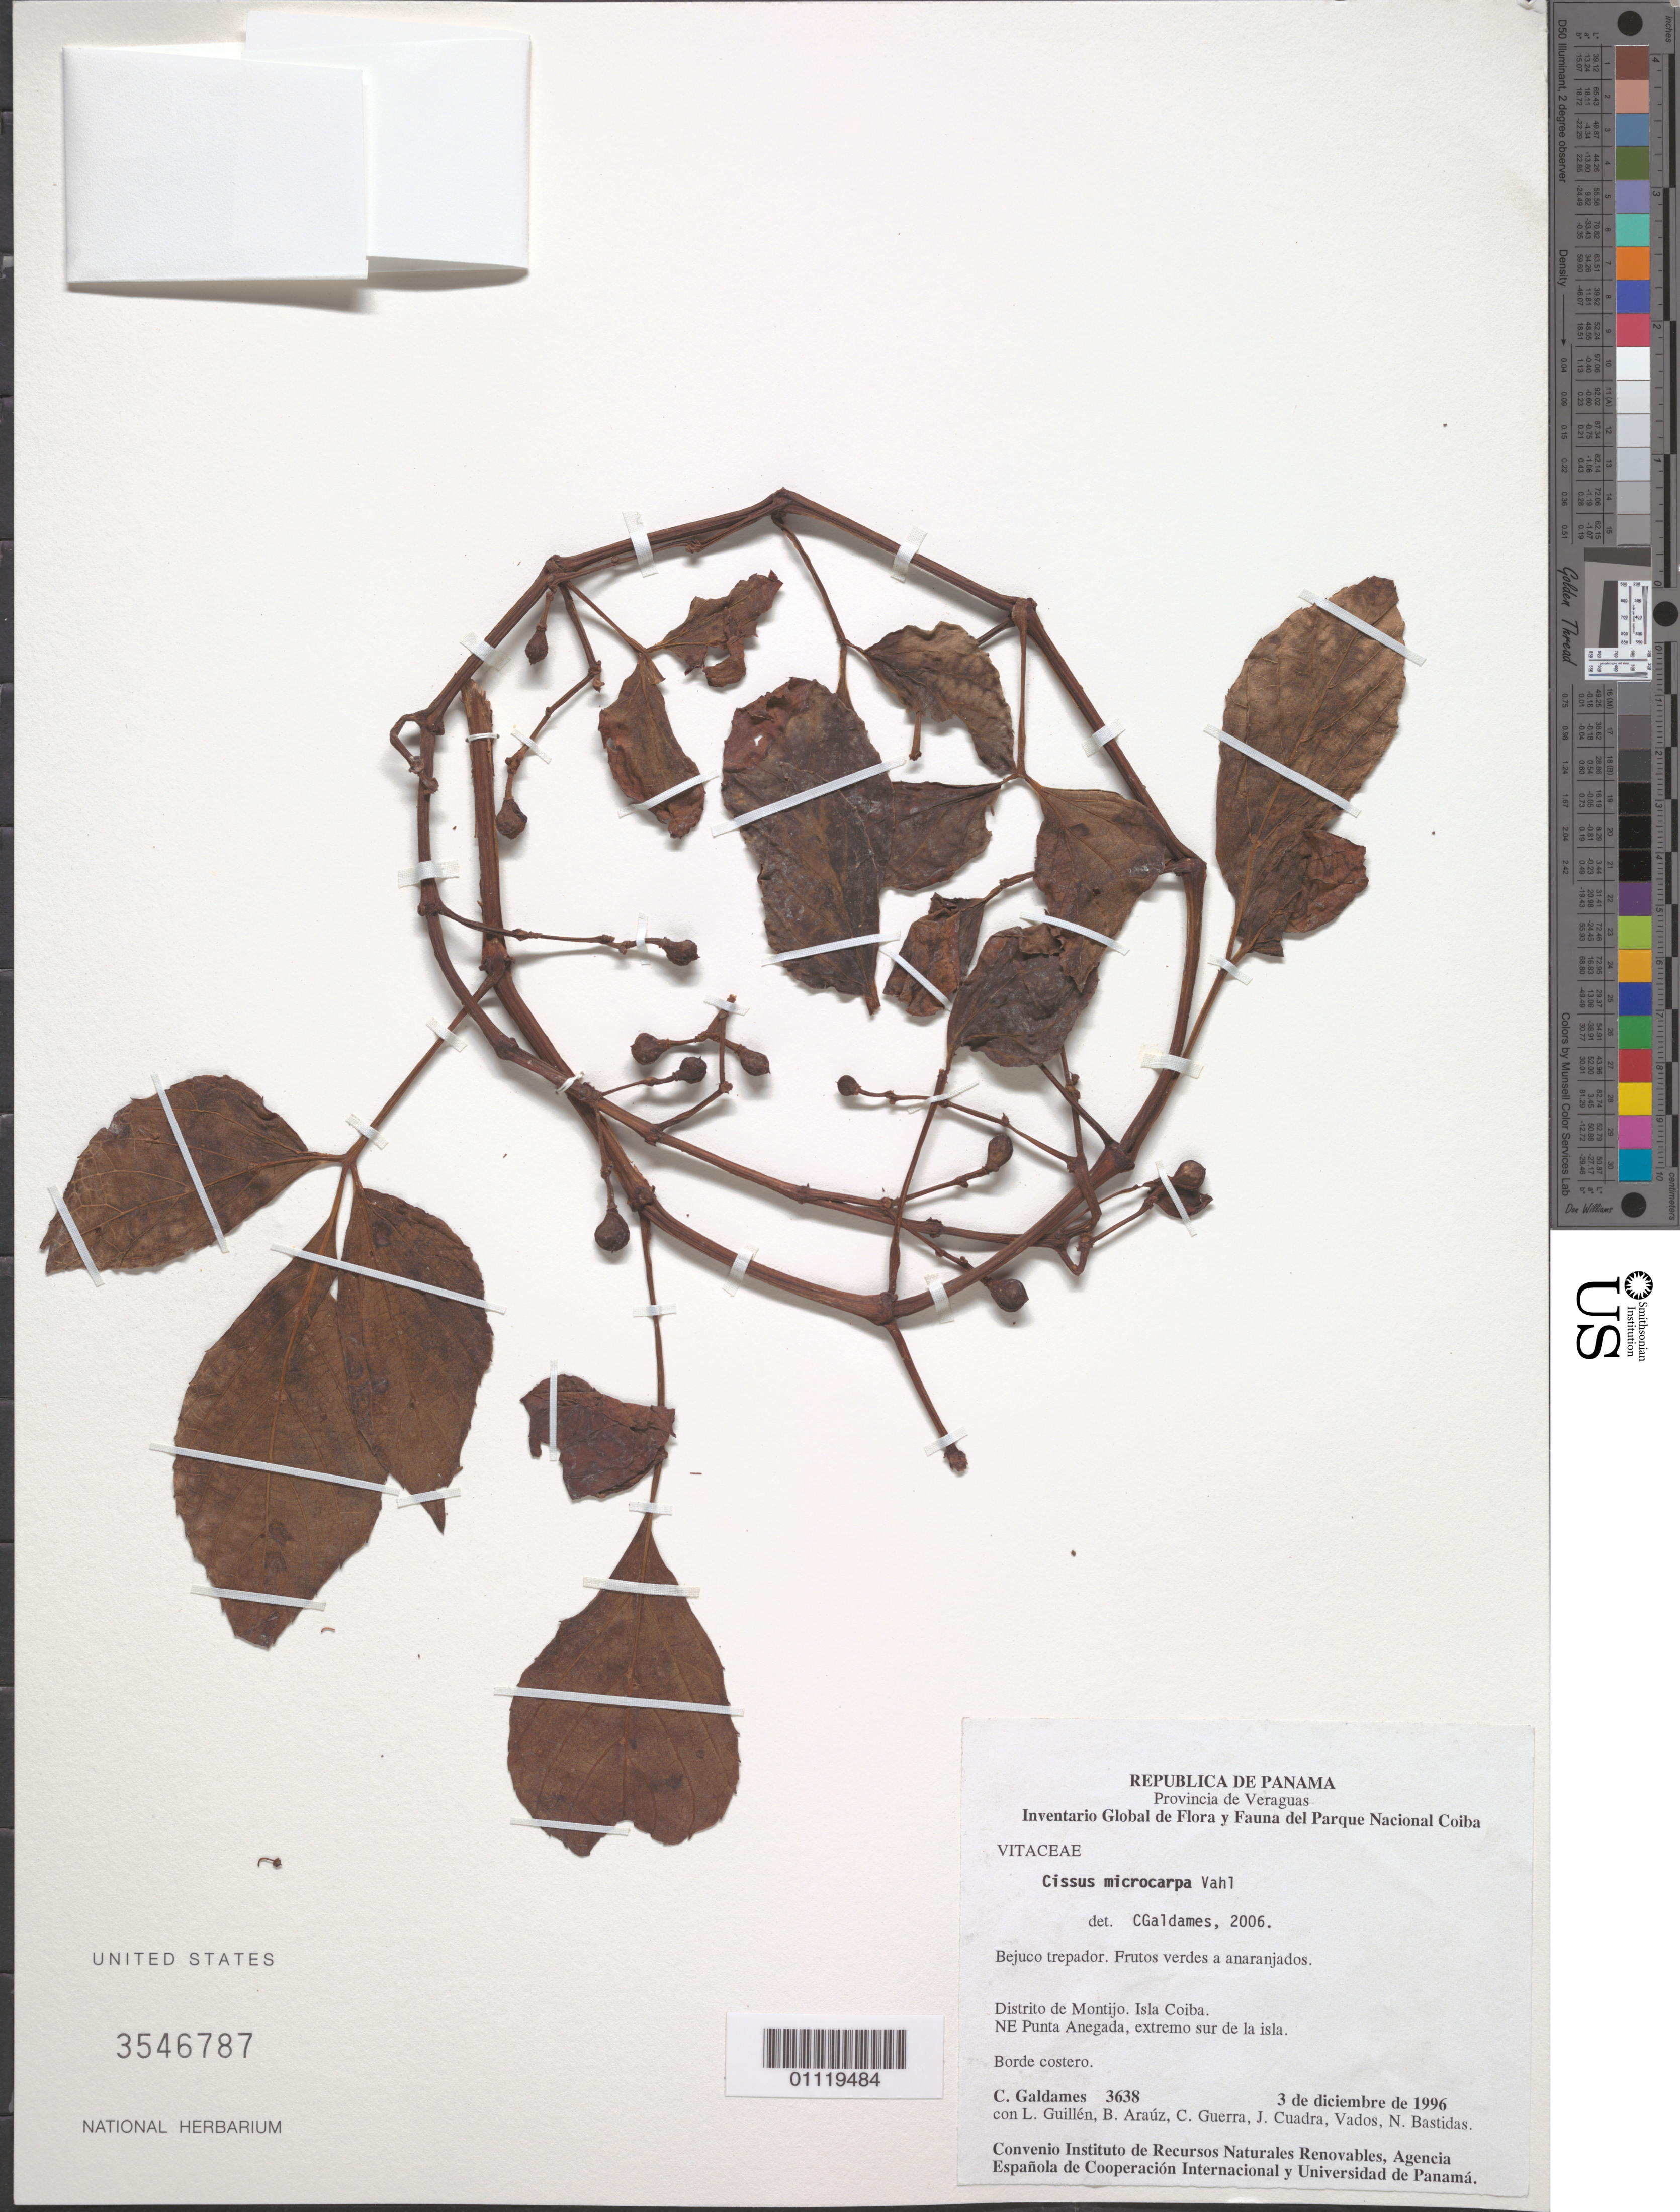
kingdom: Plantae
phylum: Tracheophyta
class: Magnoliopsida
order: Vitales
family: Vitaceae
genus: Cissus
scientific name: Cissus microcarpa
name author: Vahl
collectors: C. Galdames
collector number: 3638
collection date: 1996-12-03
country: Panama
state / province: Veraguas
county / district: Montijo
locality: Isla Coiba. NE Punta Anegada, extremo sur de la isla.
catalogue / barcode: US 3546787